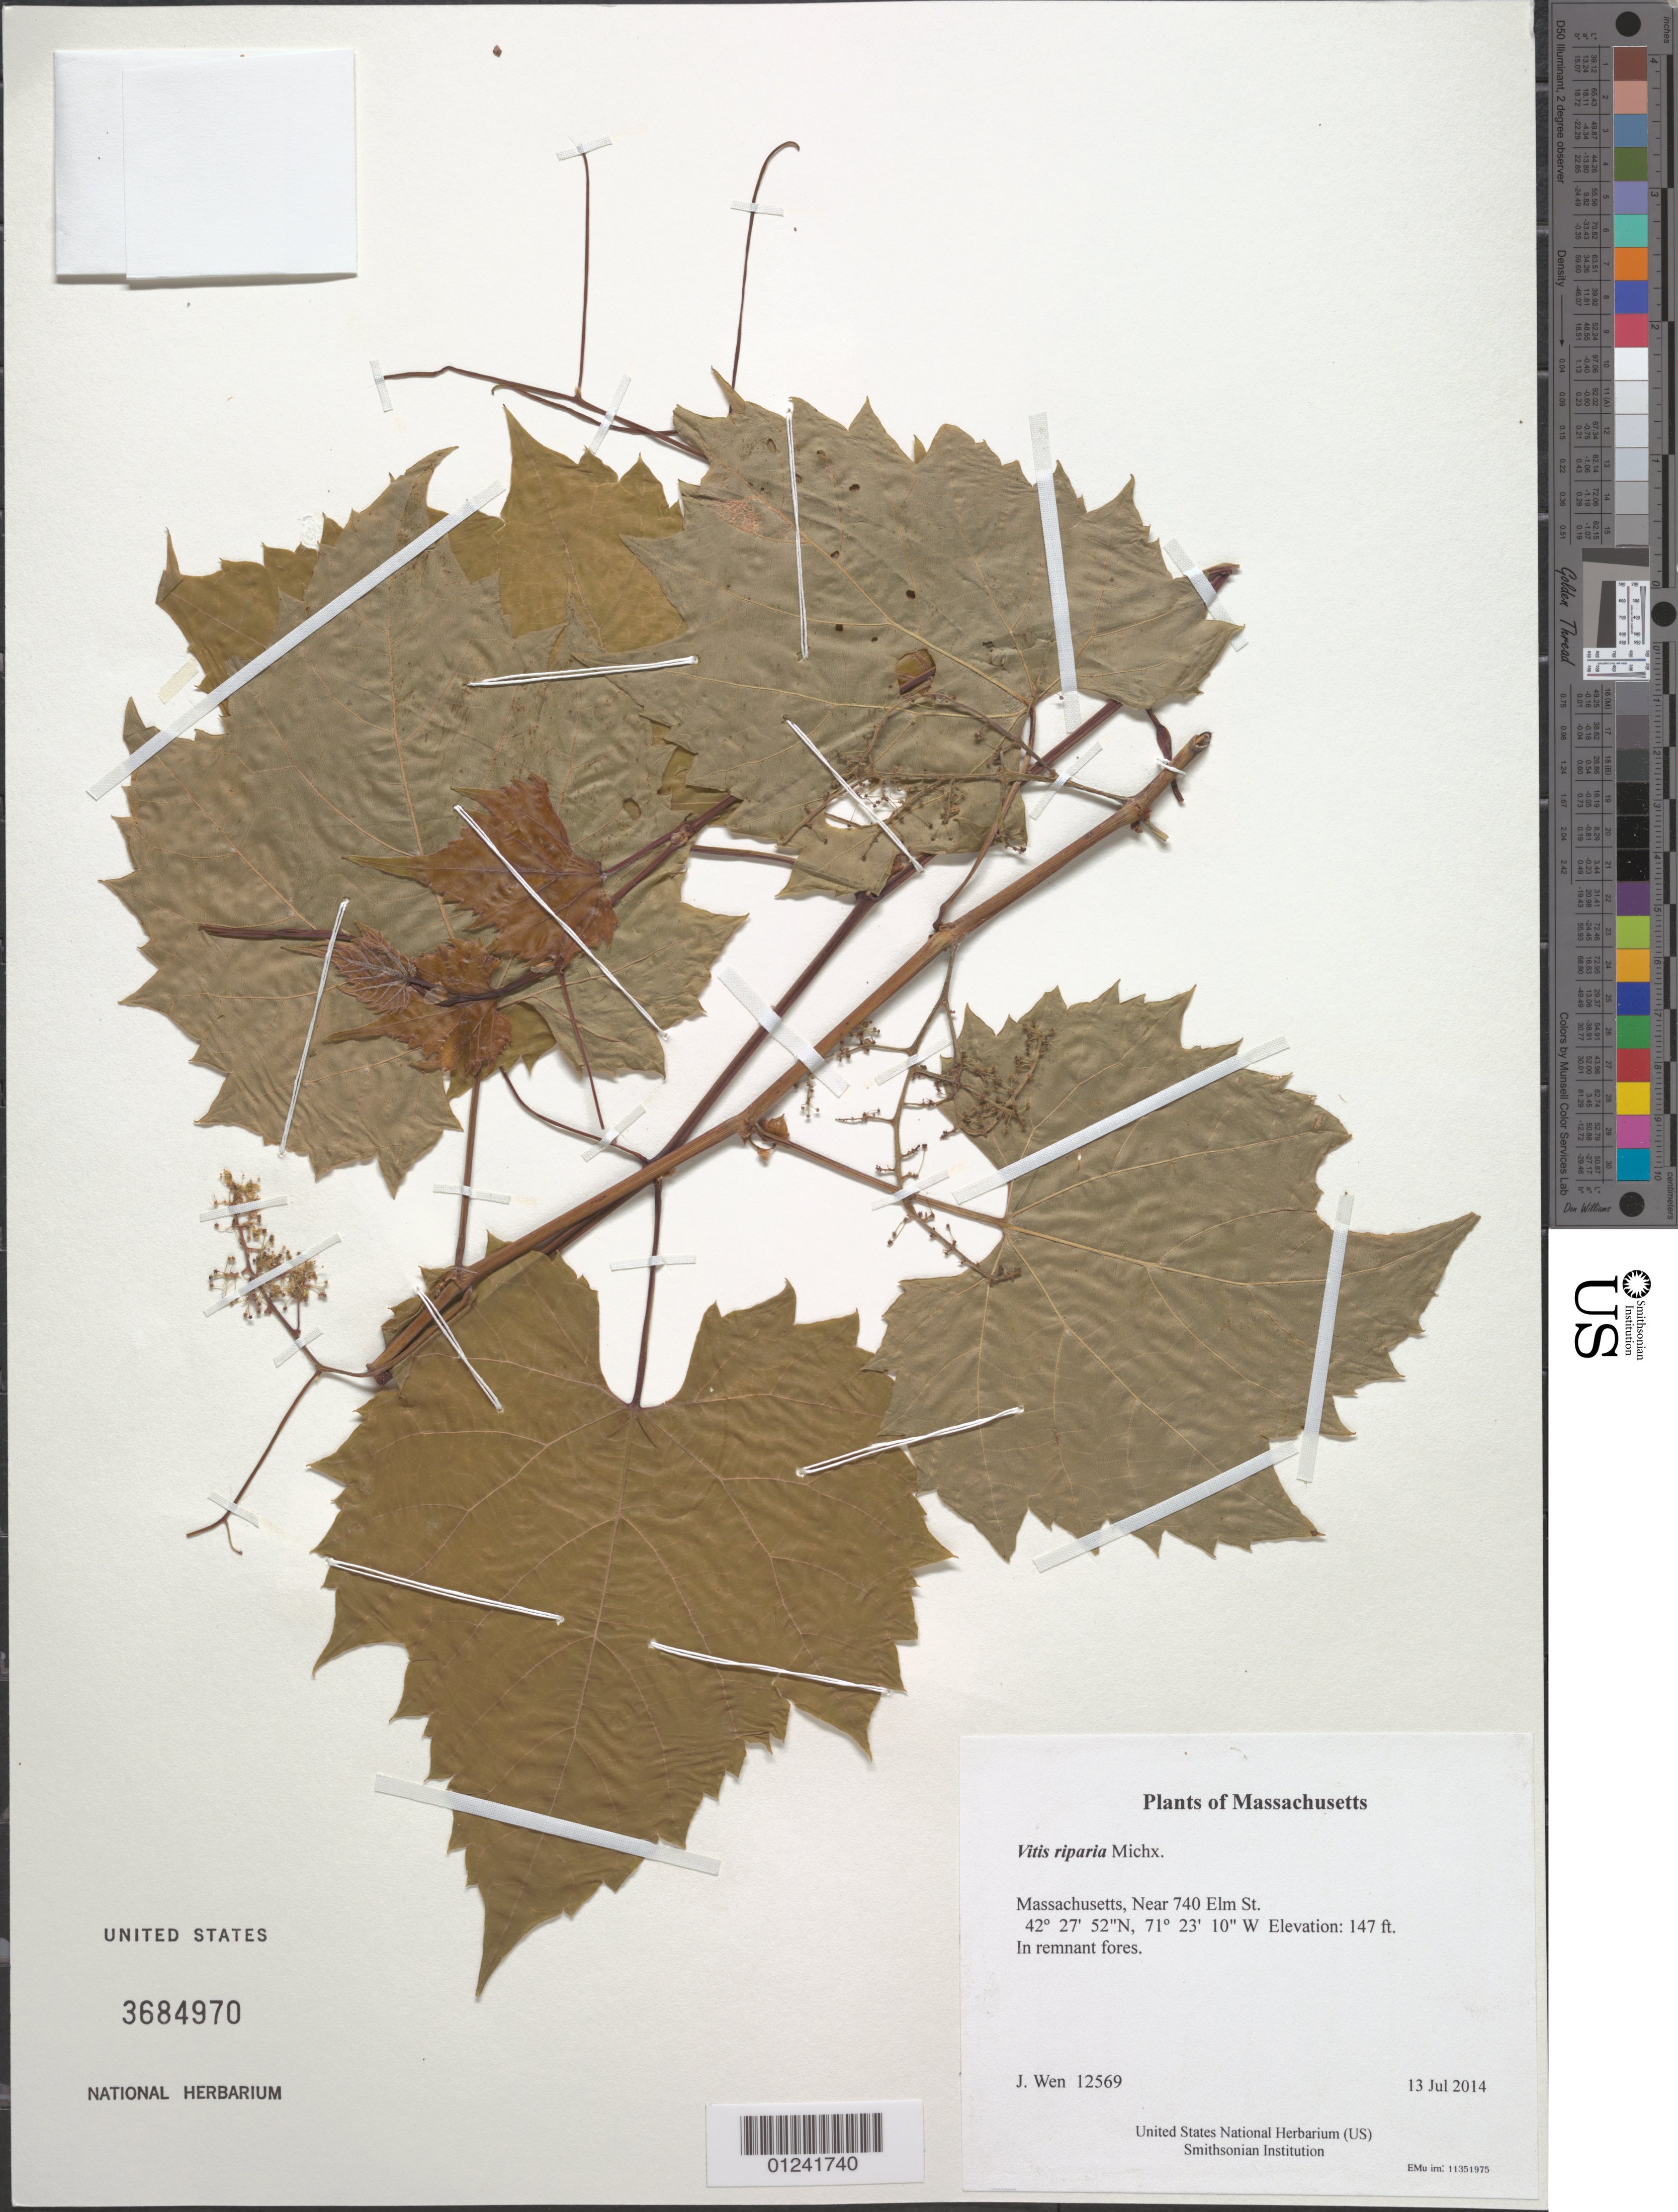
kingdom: Plantae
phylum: Tracheophyta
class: Magnoliopsida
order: Vitales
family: Vitaceae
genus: Vitis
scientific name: Vitis riparia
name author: Michx.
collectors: J. Wen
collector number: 12569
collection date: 2014-06-13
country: United States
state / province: Massachusetts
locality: Near 740 Elm St.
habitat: In remnant forest.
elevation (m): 45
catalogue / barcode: US 3684970